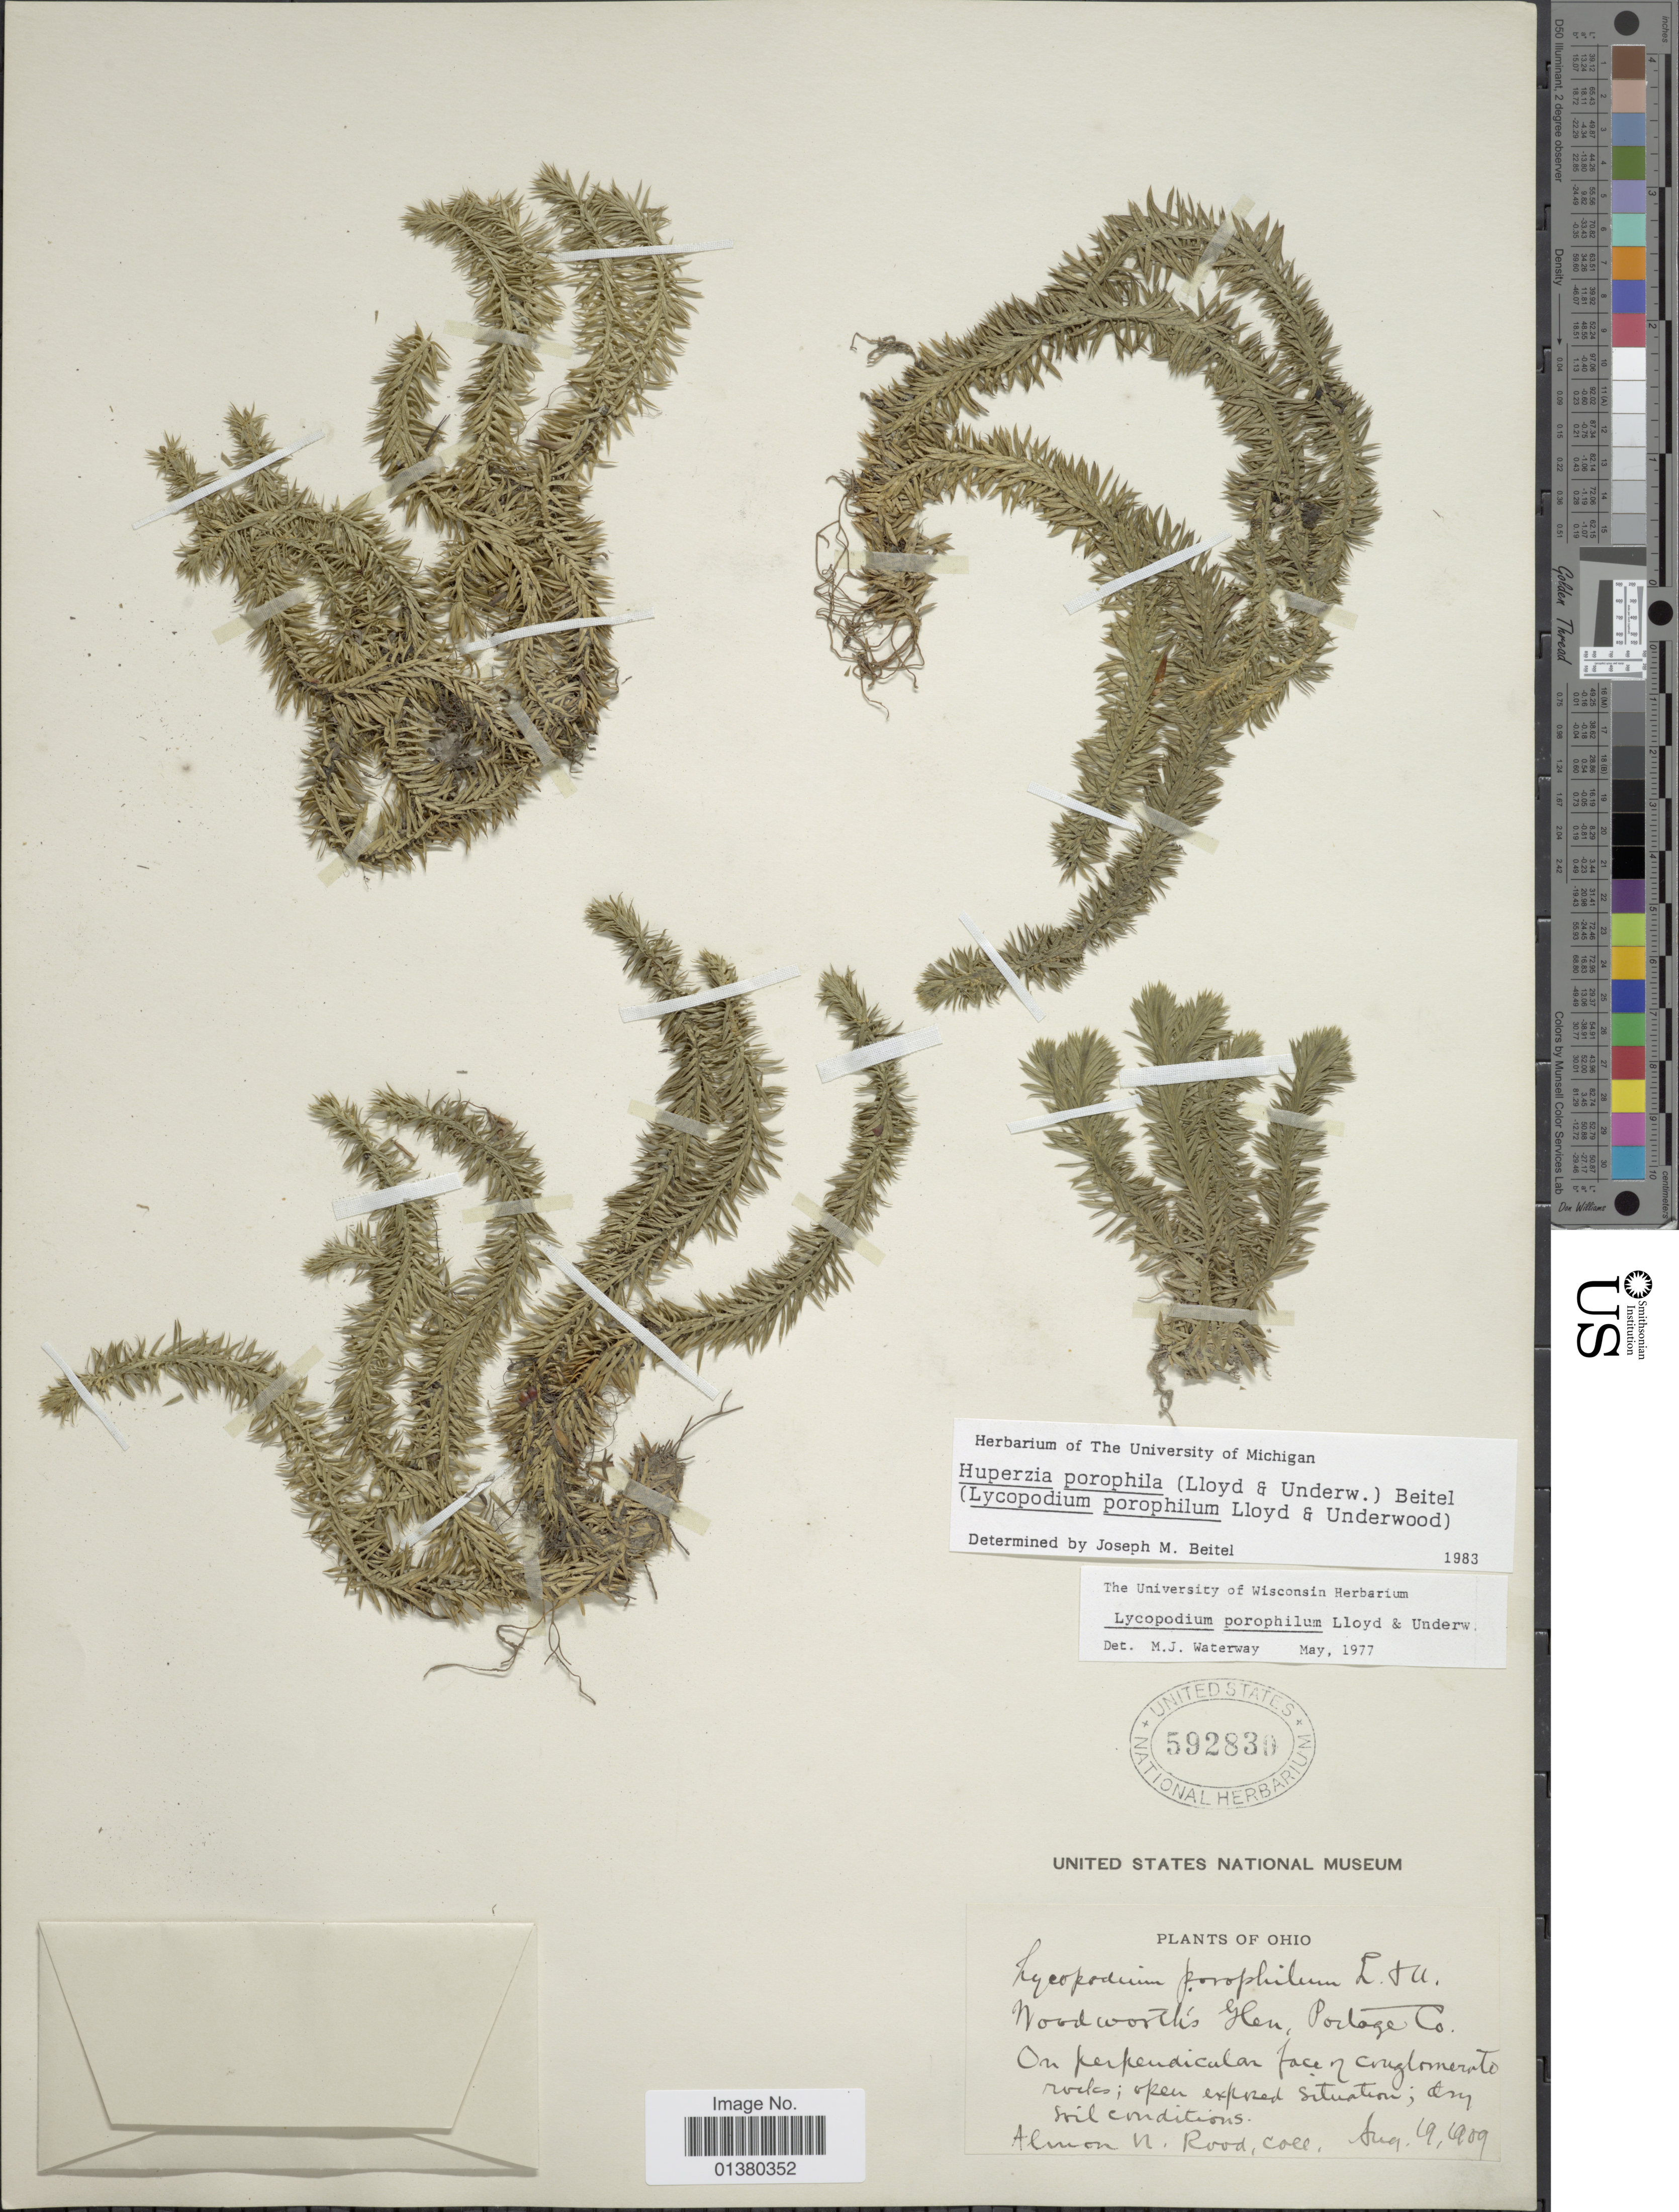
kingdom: Plantae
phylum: Tracheophyta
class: Lycopodiopsida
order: Lycopodiales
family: Lycopodiaceae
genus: Huperzia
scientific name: Huperzia porophila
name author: (F.E. Lloyd & Underw.) Holub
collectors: A. Rood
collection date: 1909-08-19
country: United States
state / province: Ohio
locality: Woodworths Glen, Portage Co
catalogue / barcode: US 592830